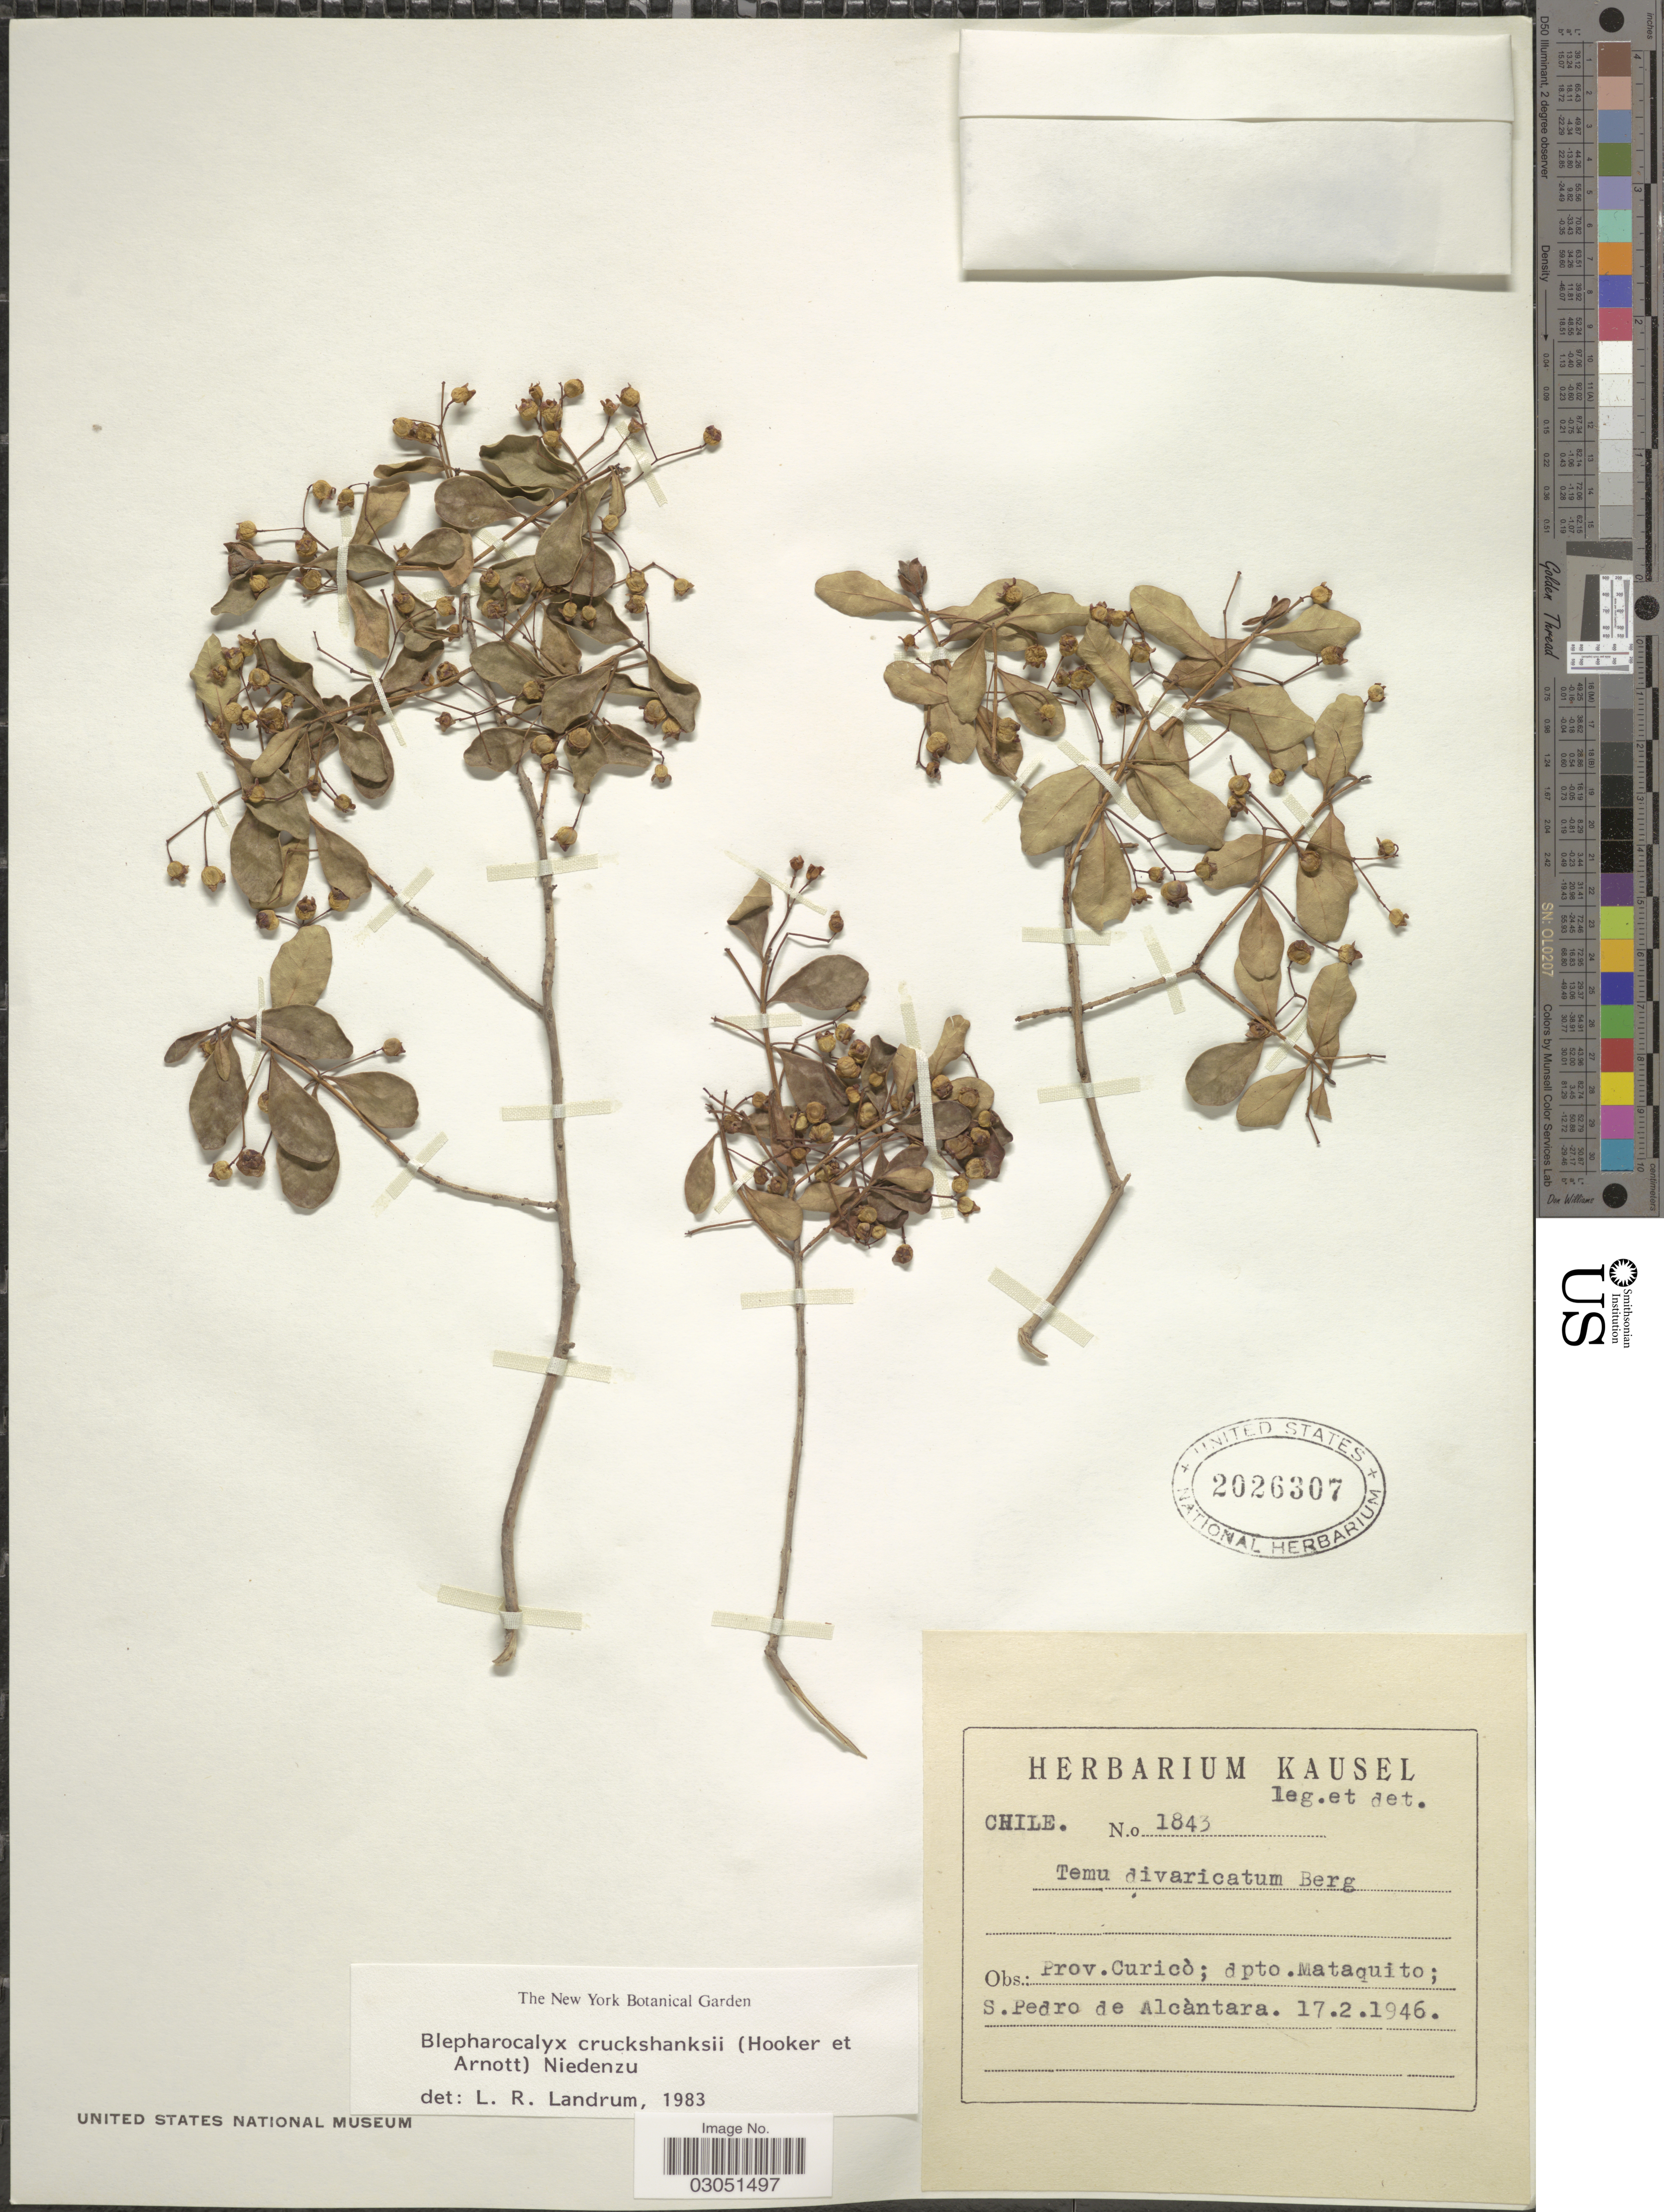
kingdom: Plantae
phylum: Tracheophyta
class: Magnoliopsida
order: Myrtales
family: Myrtaceae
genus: Temu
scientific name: Temu cruckshanksii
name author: (Hook. & Arn.) O. Berg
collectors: -. Kausel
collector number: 1843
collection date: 1946-02-17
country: Chile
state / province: Maule (VII)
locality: Prov. Curicó; dpto. Mataquito; S. Pedro de Alcàntara.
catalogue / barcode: US 2026307